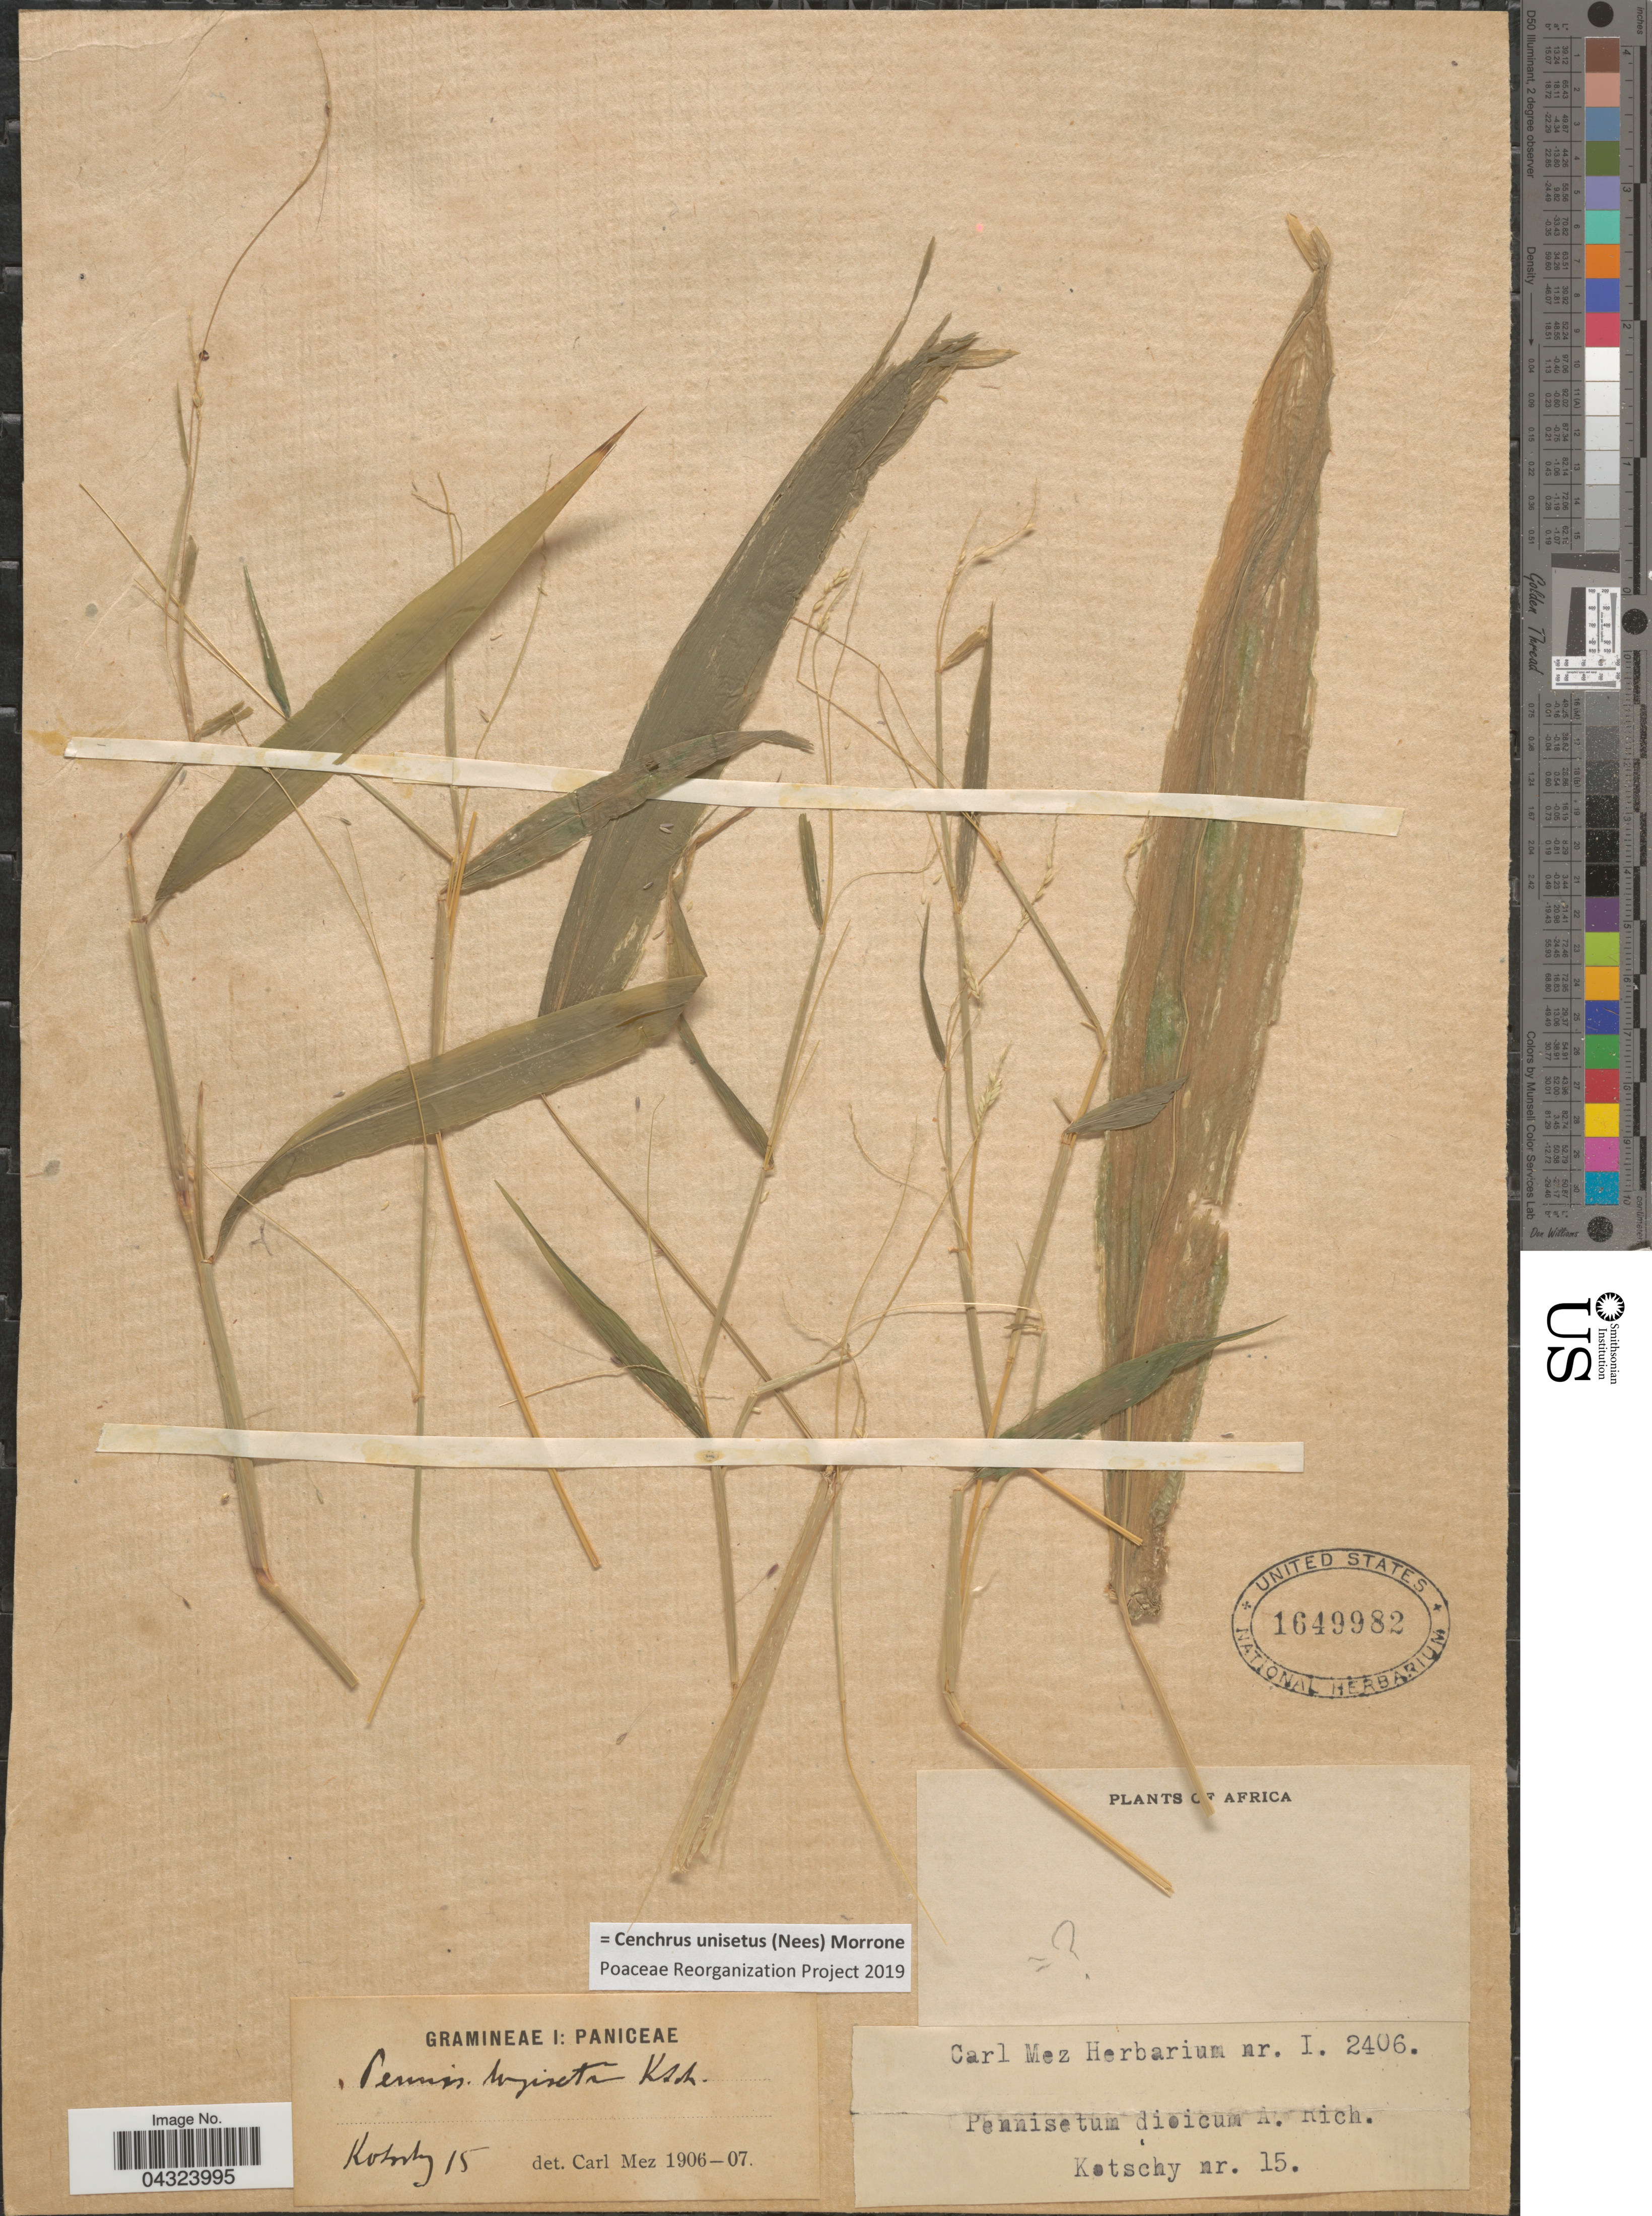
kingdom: Plantae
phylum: Tracheophyta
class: Liliopsida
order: Poales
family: Poaceae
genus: Cenchrus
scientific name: Cenchrus unisetus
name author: (Nees) Morrone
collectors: Kotschy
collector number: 15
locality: Africa.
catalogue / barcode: US 1649982